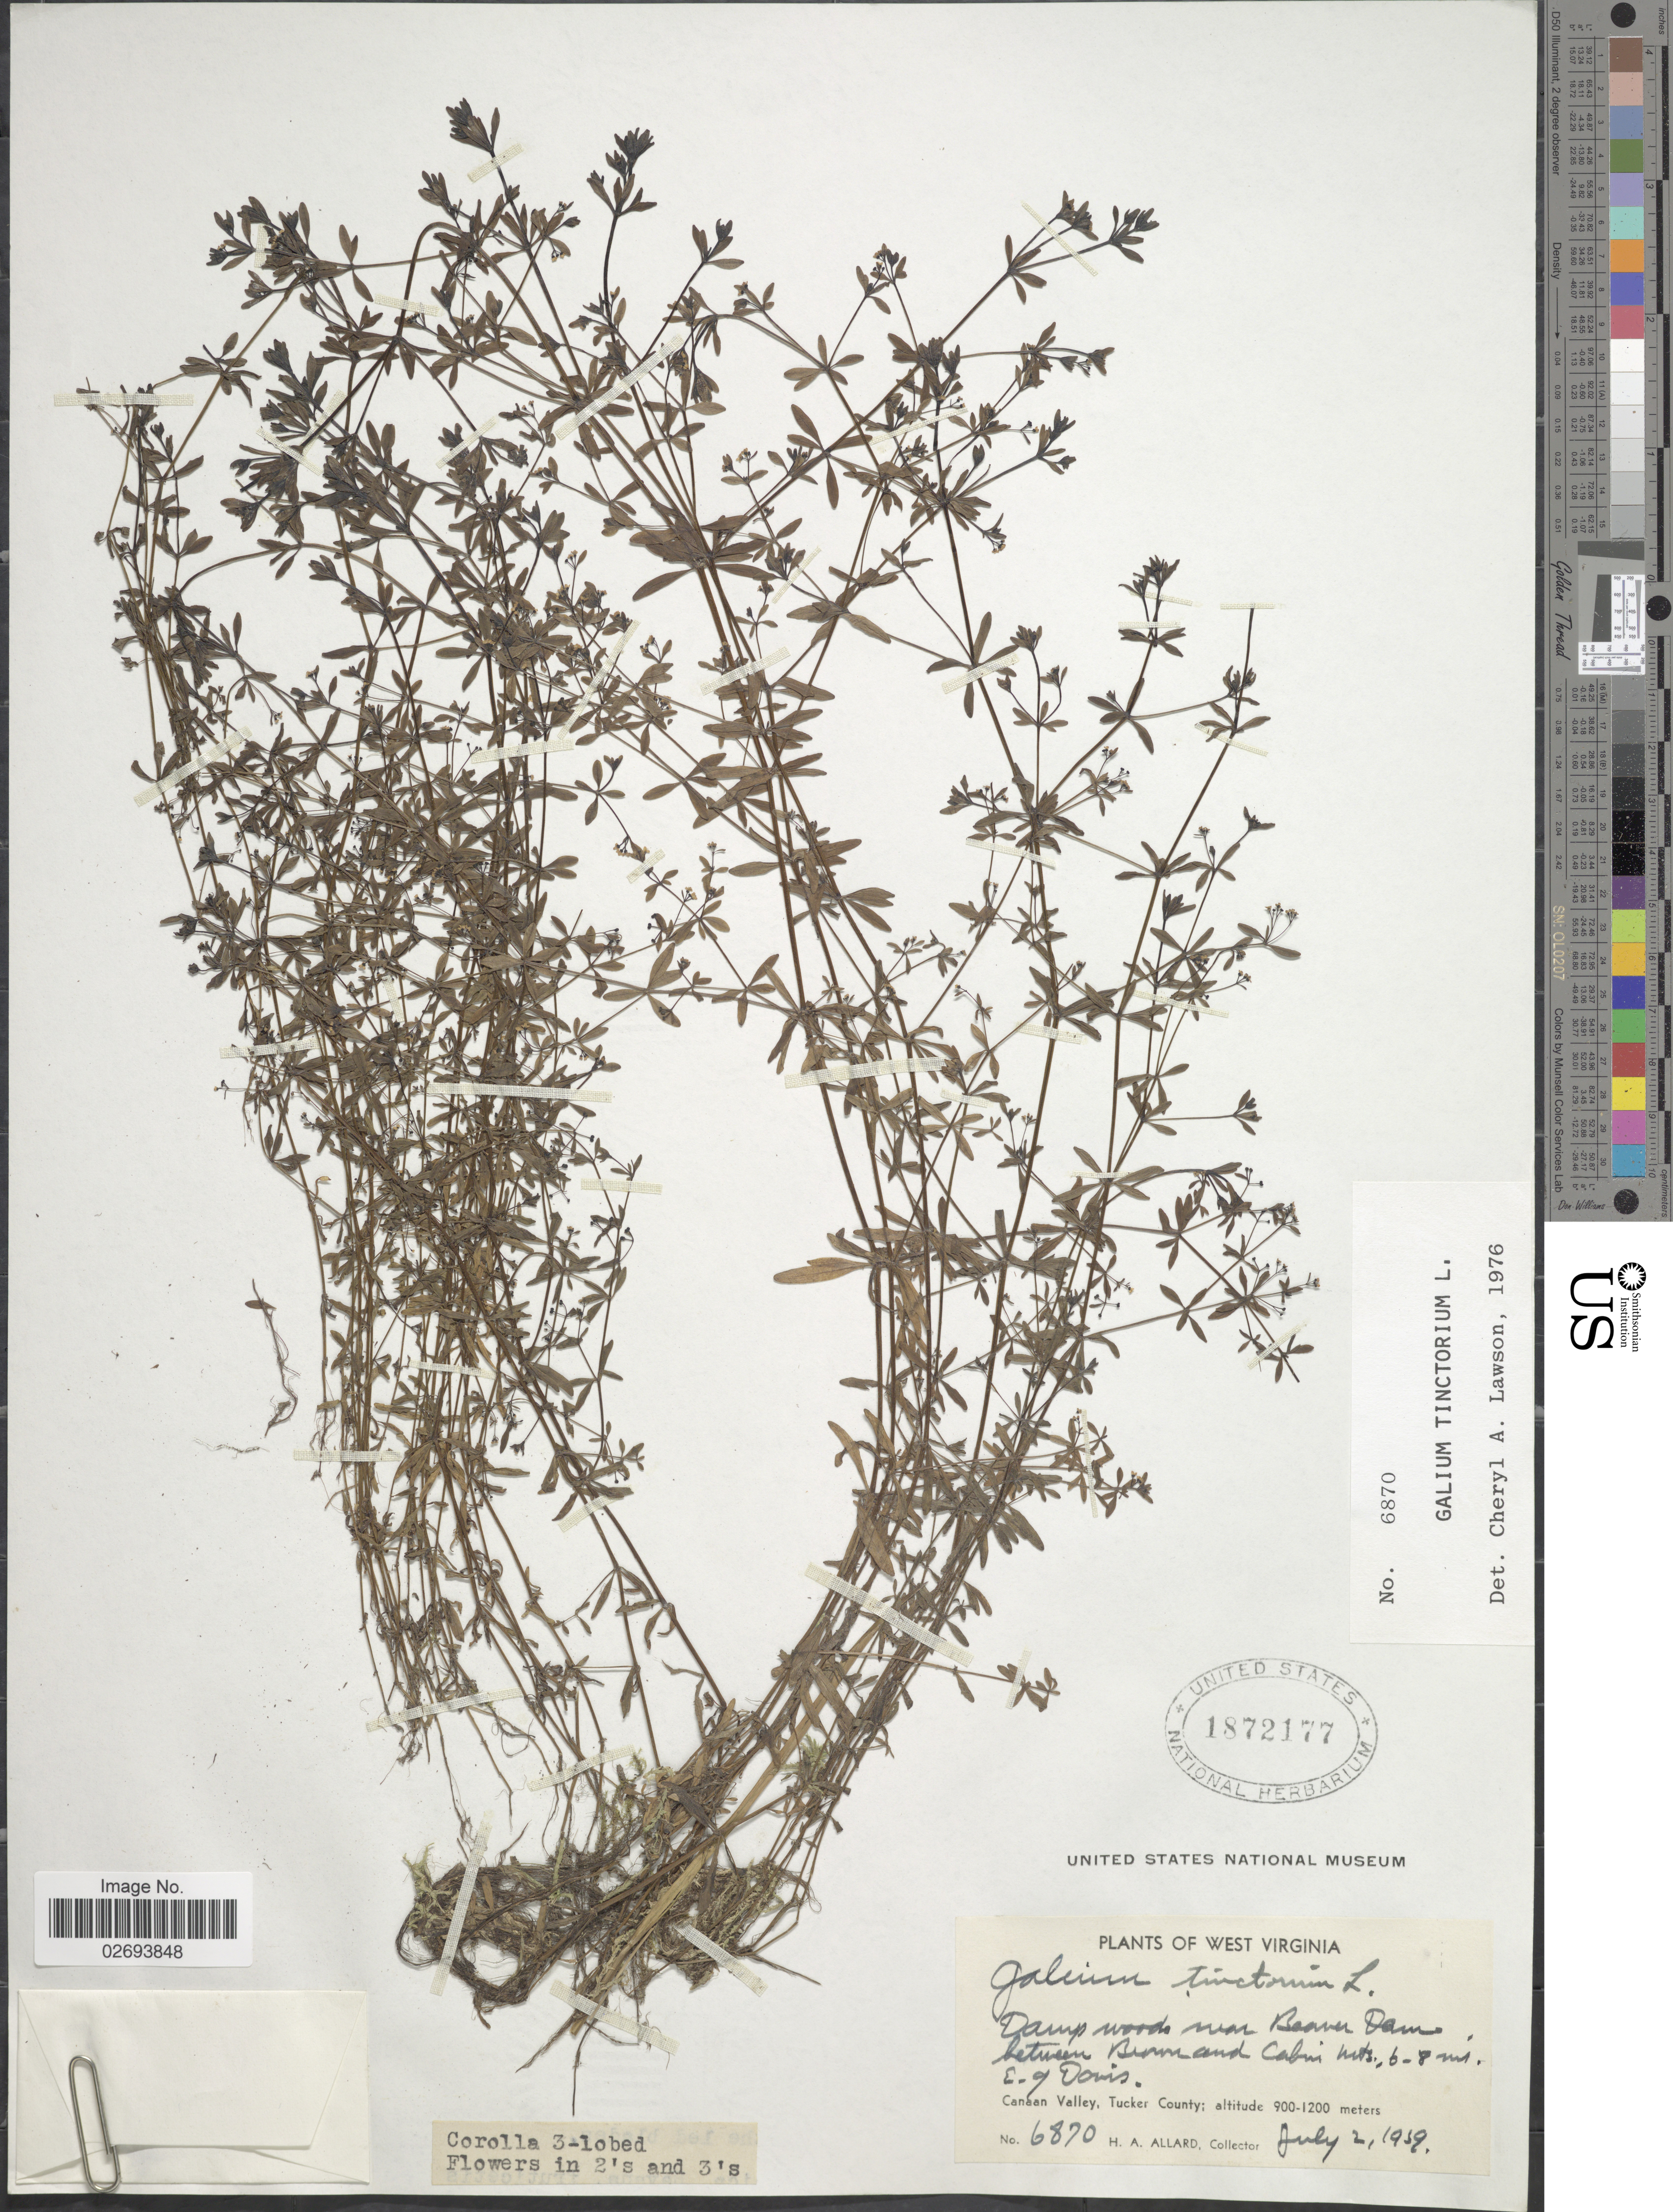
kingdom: Plantae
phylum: Tracheophyta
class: Magnoliopsida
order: Gentianales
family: Rubiaceae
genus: Galium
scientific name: Galium tinctorium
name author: (L.) Scop.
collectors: H. A. Allard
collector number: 6870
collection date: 1959-07-02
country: United States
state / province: West Virginia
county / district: Tucker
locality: Damp woods near Beaver Dam, between Brown and Cabin Mts., 6-8 mi. E. of Davis. Canaan Valley, Tucker County.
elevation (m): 900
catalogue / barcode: US 1872177